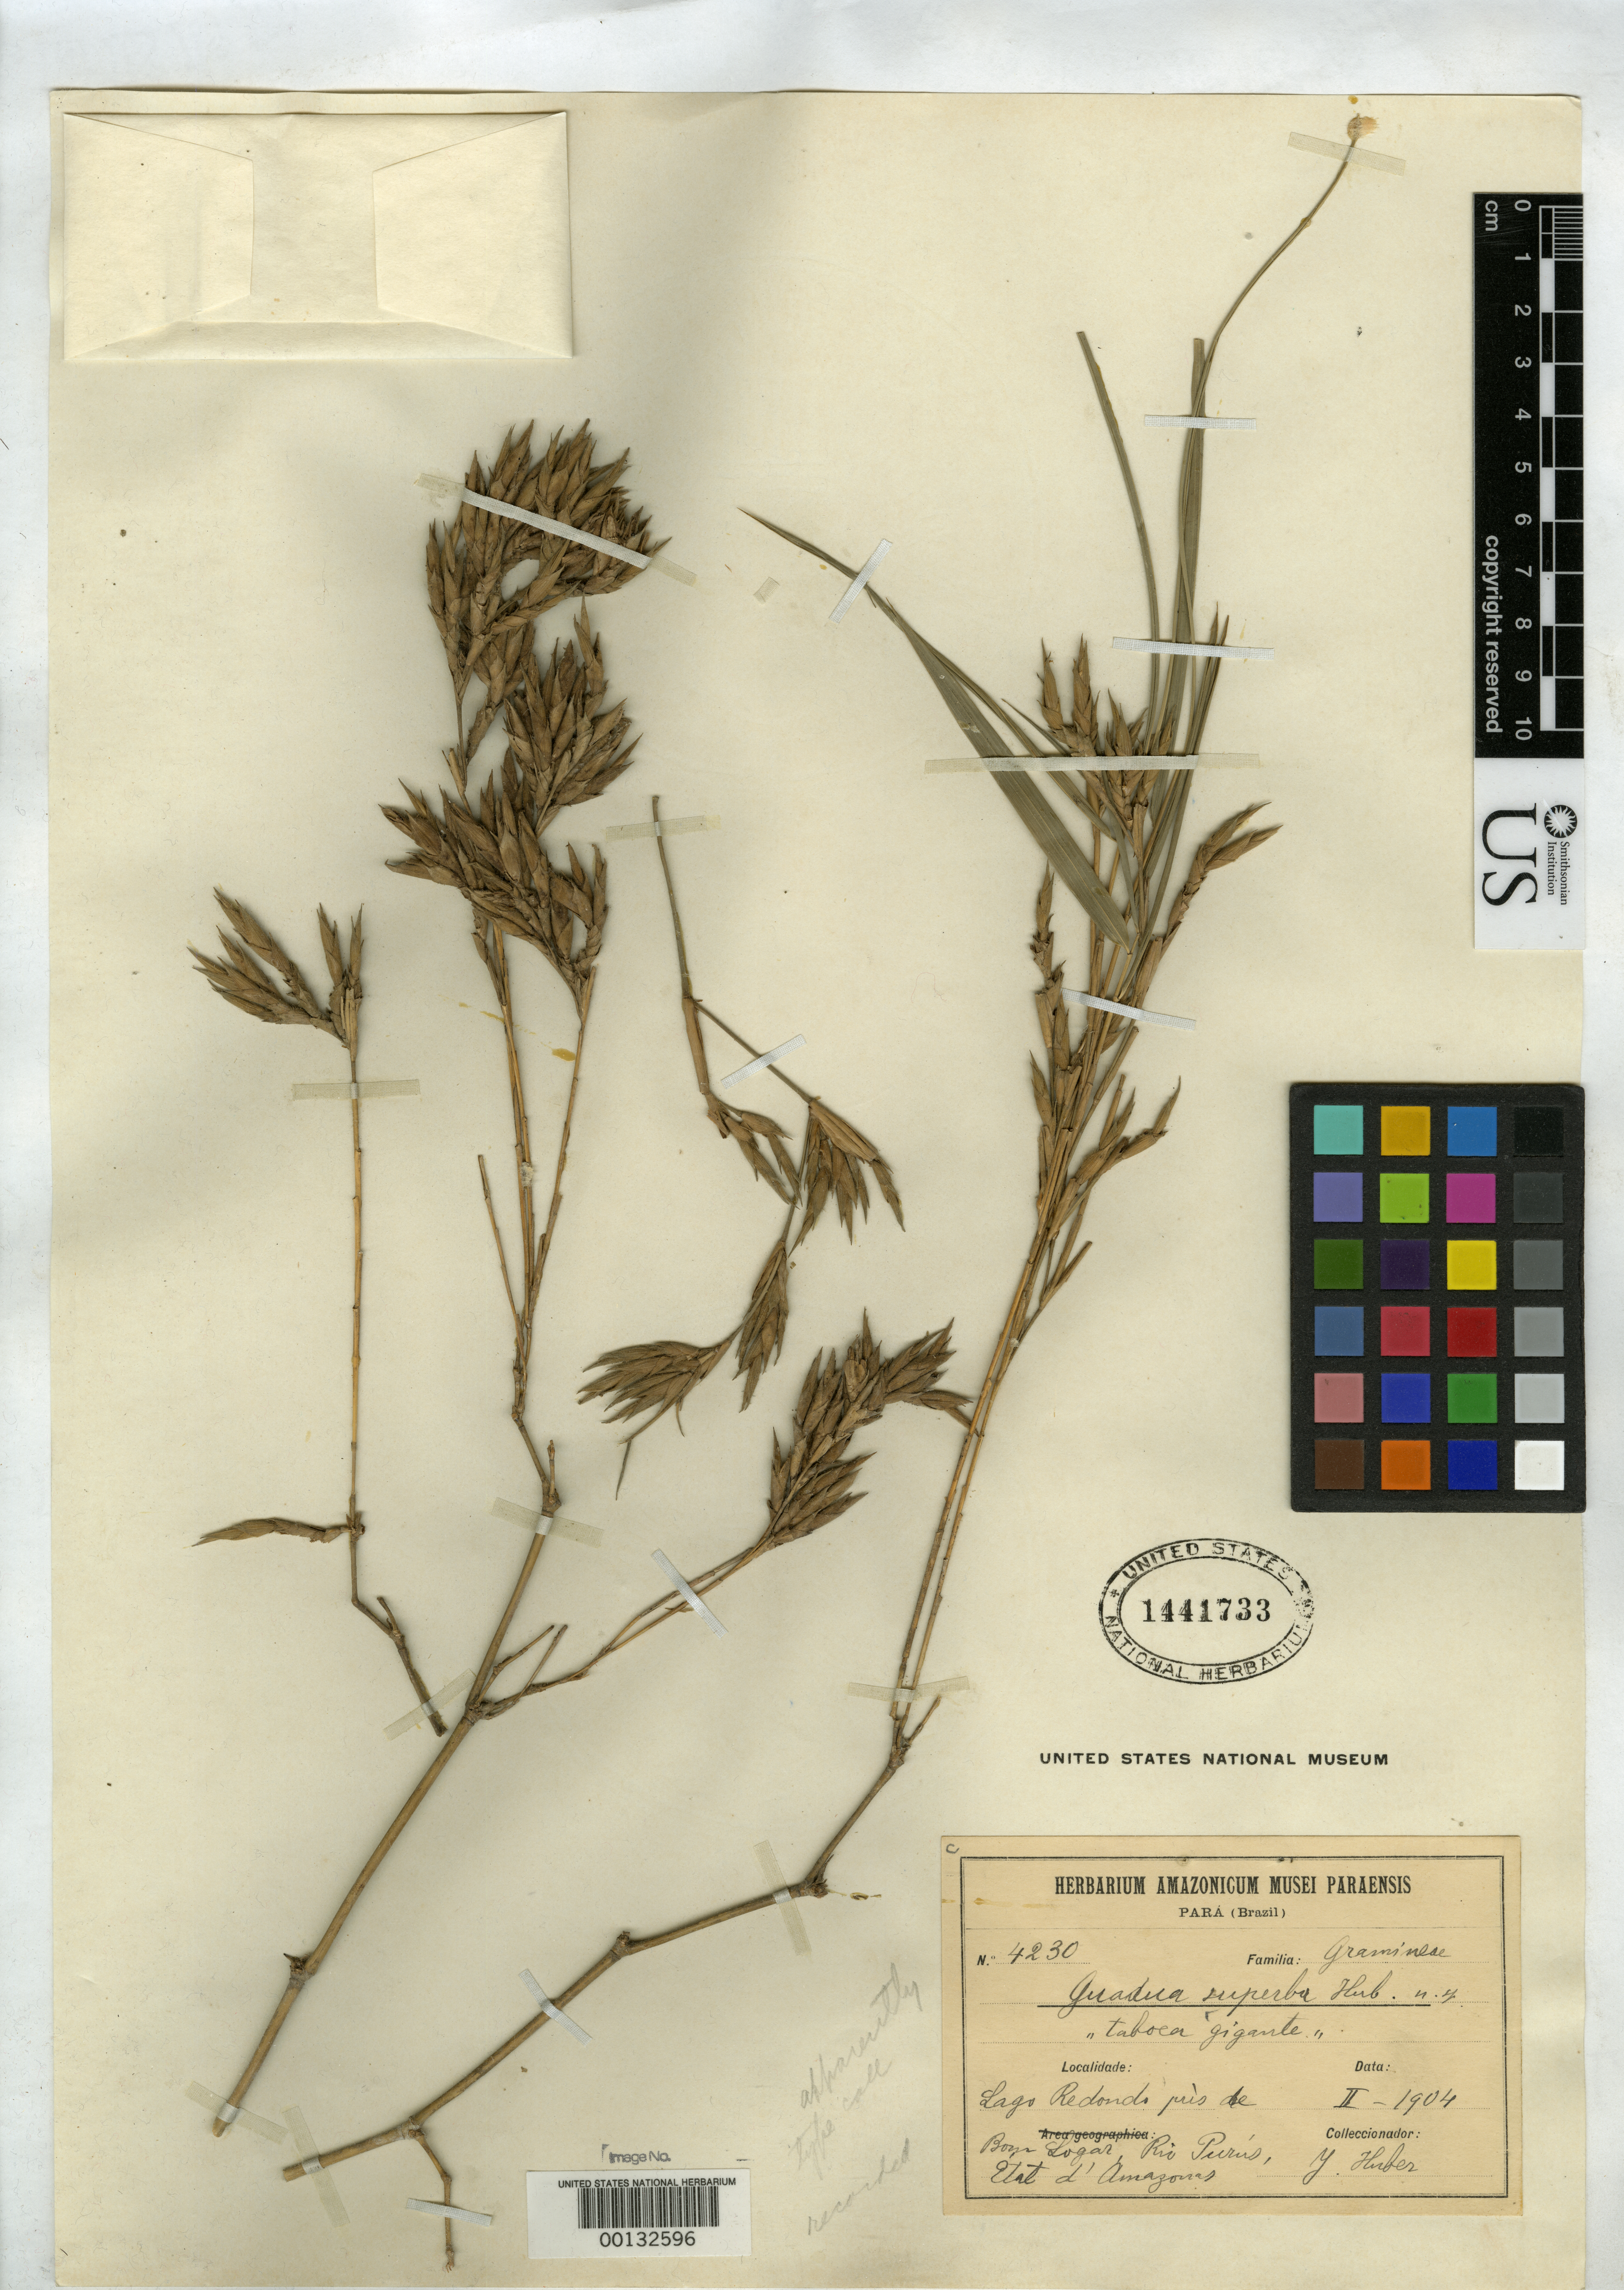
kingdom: Plantae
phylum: Tracheophyta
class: Liliopsida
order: Poales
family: Poaceae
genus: Guadua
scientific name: Guadua superba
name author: Huber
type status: Isotype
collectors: J. Huber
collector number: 4230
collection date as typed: Feb 1904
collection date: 1904-02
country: Brazil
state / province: Pará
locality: Lago Redondo, Boyr Logar, Rio Purus.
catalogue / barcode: US 1441733